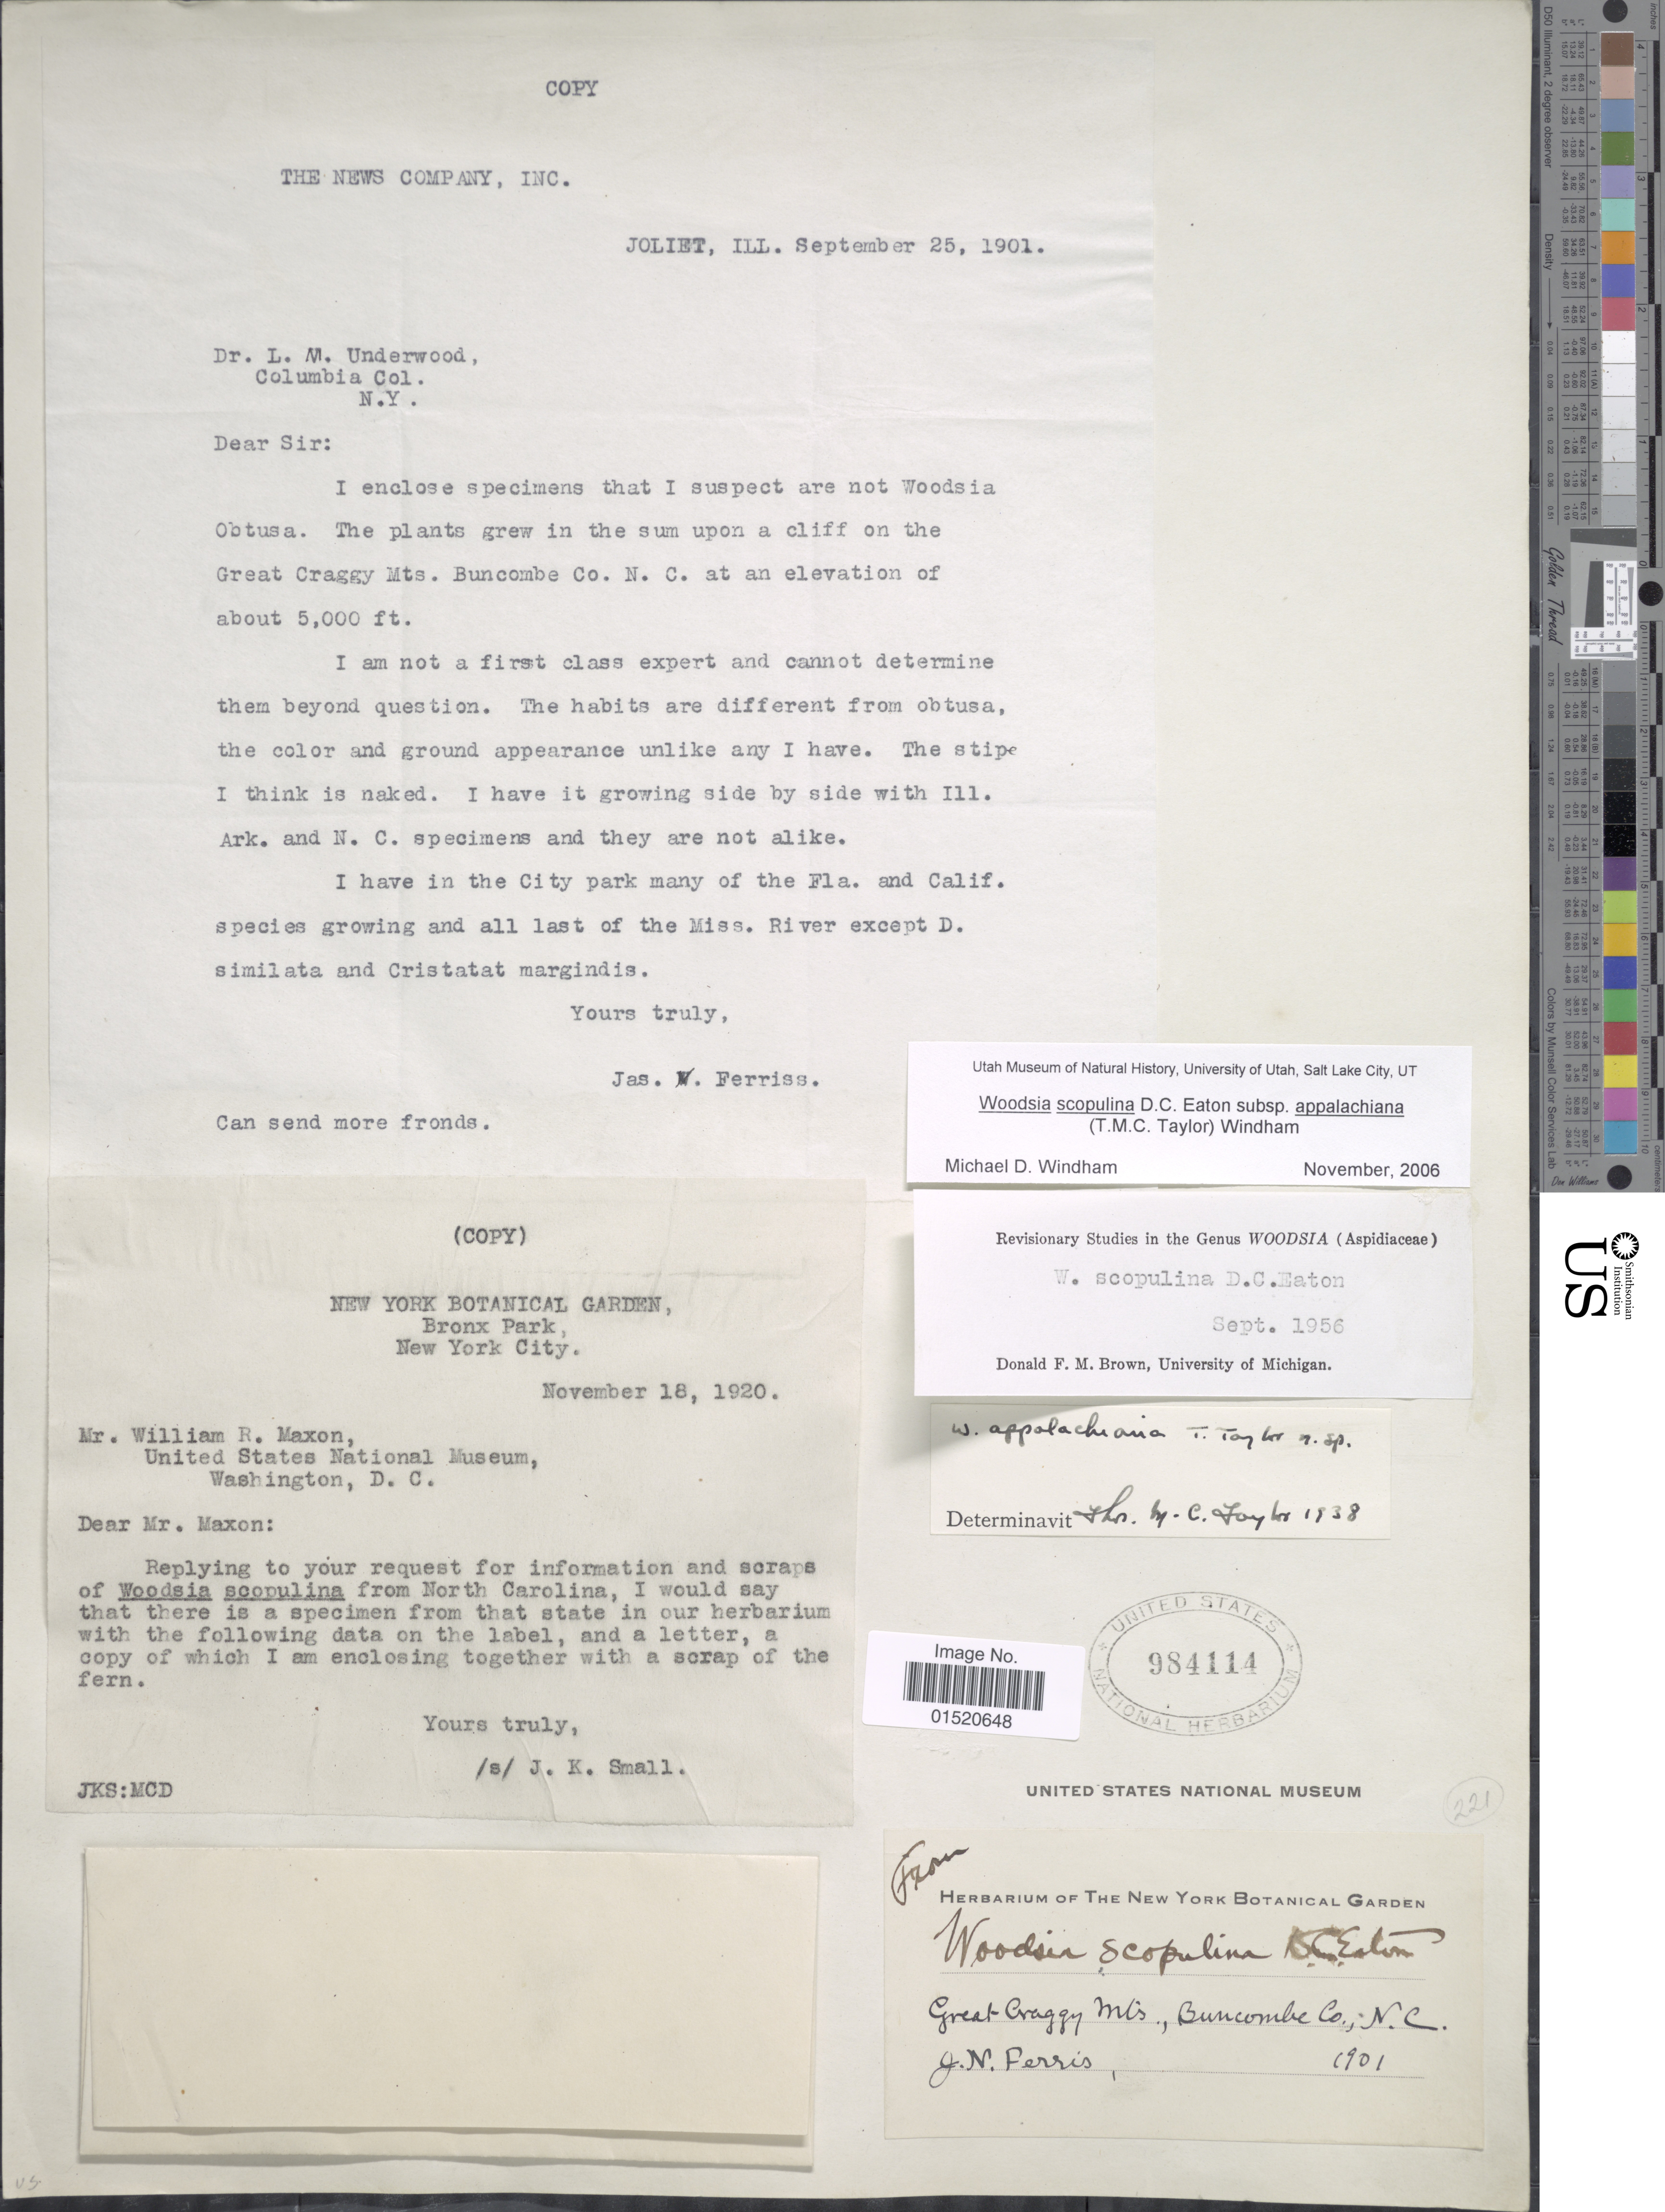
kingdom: Plantae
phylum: Tracheophyta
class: Polypodiopsida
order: Polypodiales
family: Woodsiaceae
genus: Woodsia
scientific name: Woodsia scopulina subsp. appalachiana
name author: (T.M.C. Taylor) Windham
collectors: J. Ferris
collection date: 1901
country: United States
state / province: North Carolina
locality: Great Craggy Mts., Buncombe Co.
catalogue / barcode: US 984114